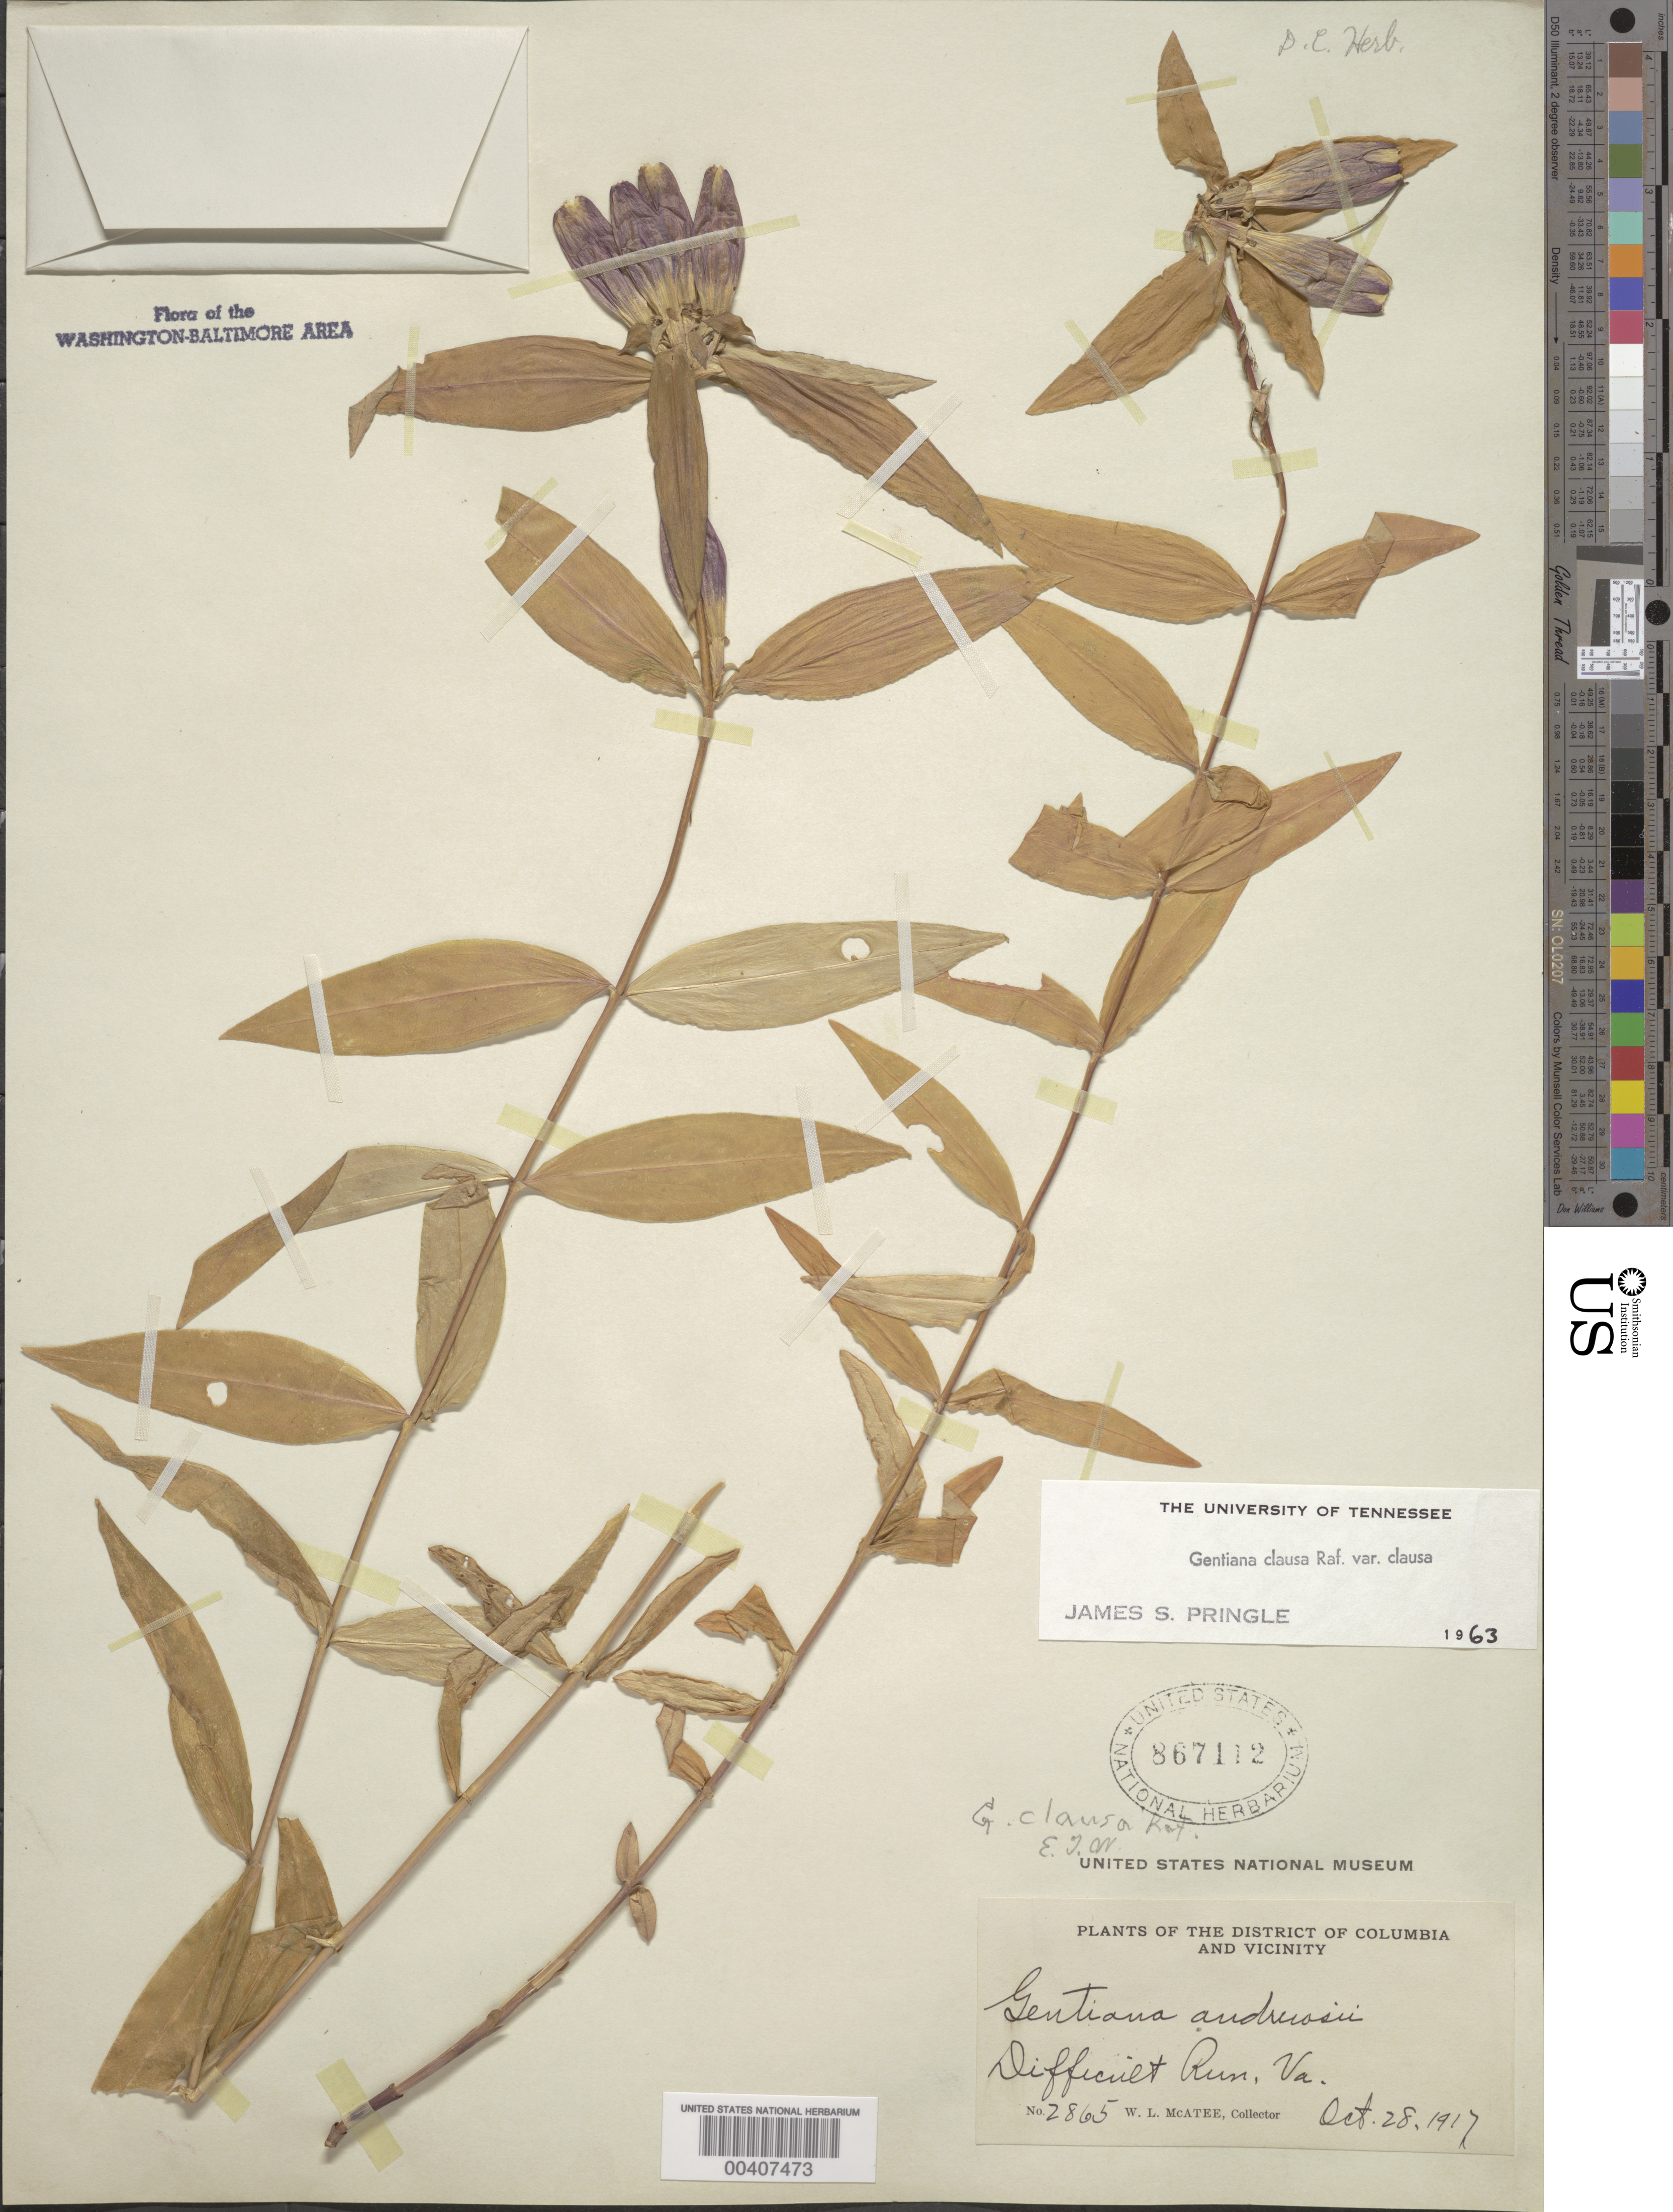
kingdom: Plantae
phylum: Tracheophyta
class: Magnoliopsida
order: Gentianales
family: Gentianaceae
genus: Gentiana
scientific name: Gentiana clausa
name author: Raf.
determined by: Pringle, J. S.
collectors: W. McAtee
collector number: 2865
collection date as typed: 28 Oct 1917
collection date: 1917-10-28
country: United States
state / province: Virginia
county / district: Fairfax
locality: Difficult Run C. and O. Canal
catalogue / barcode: US 867112